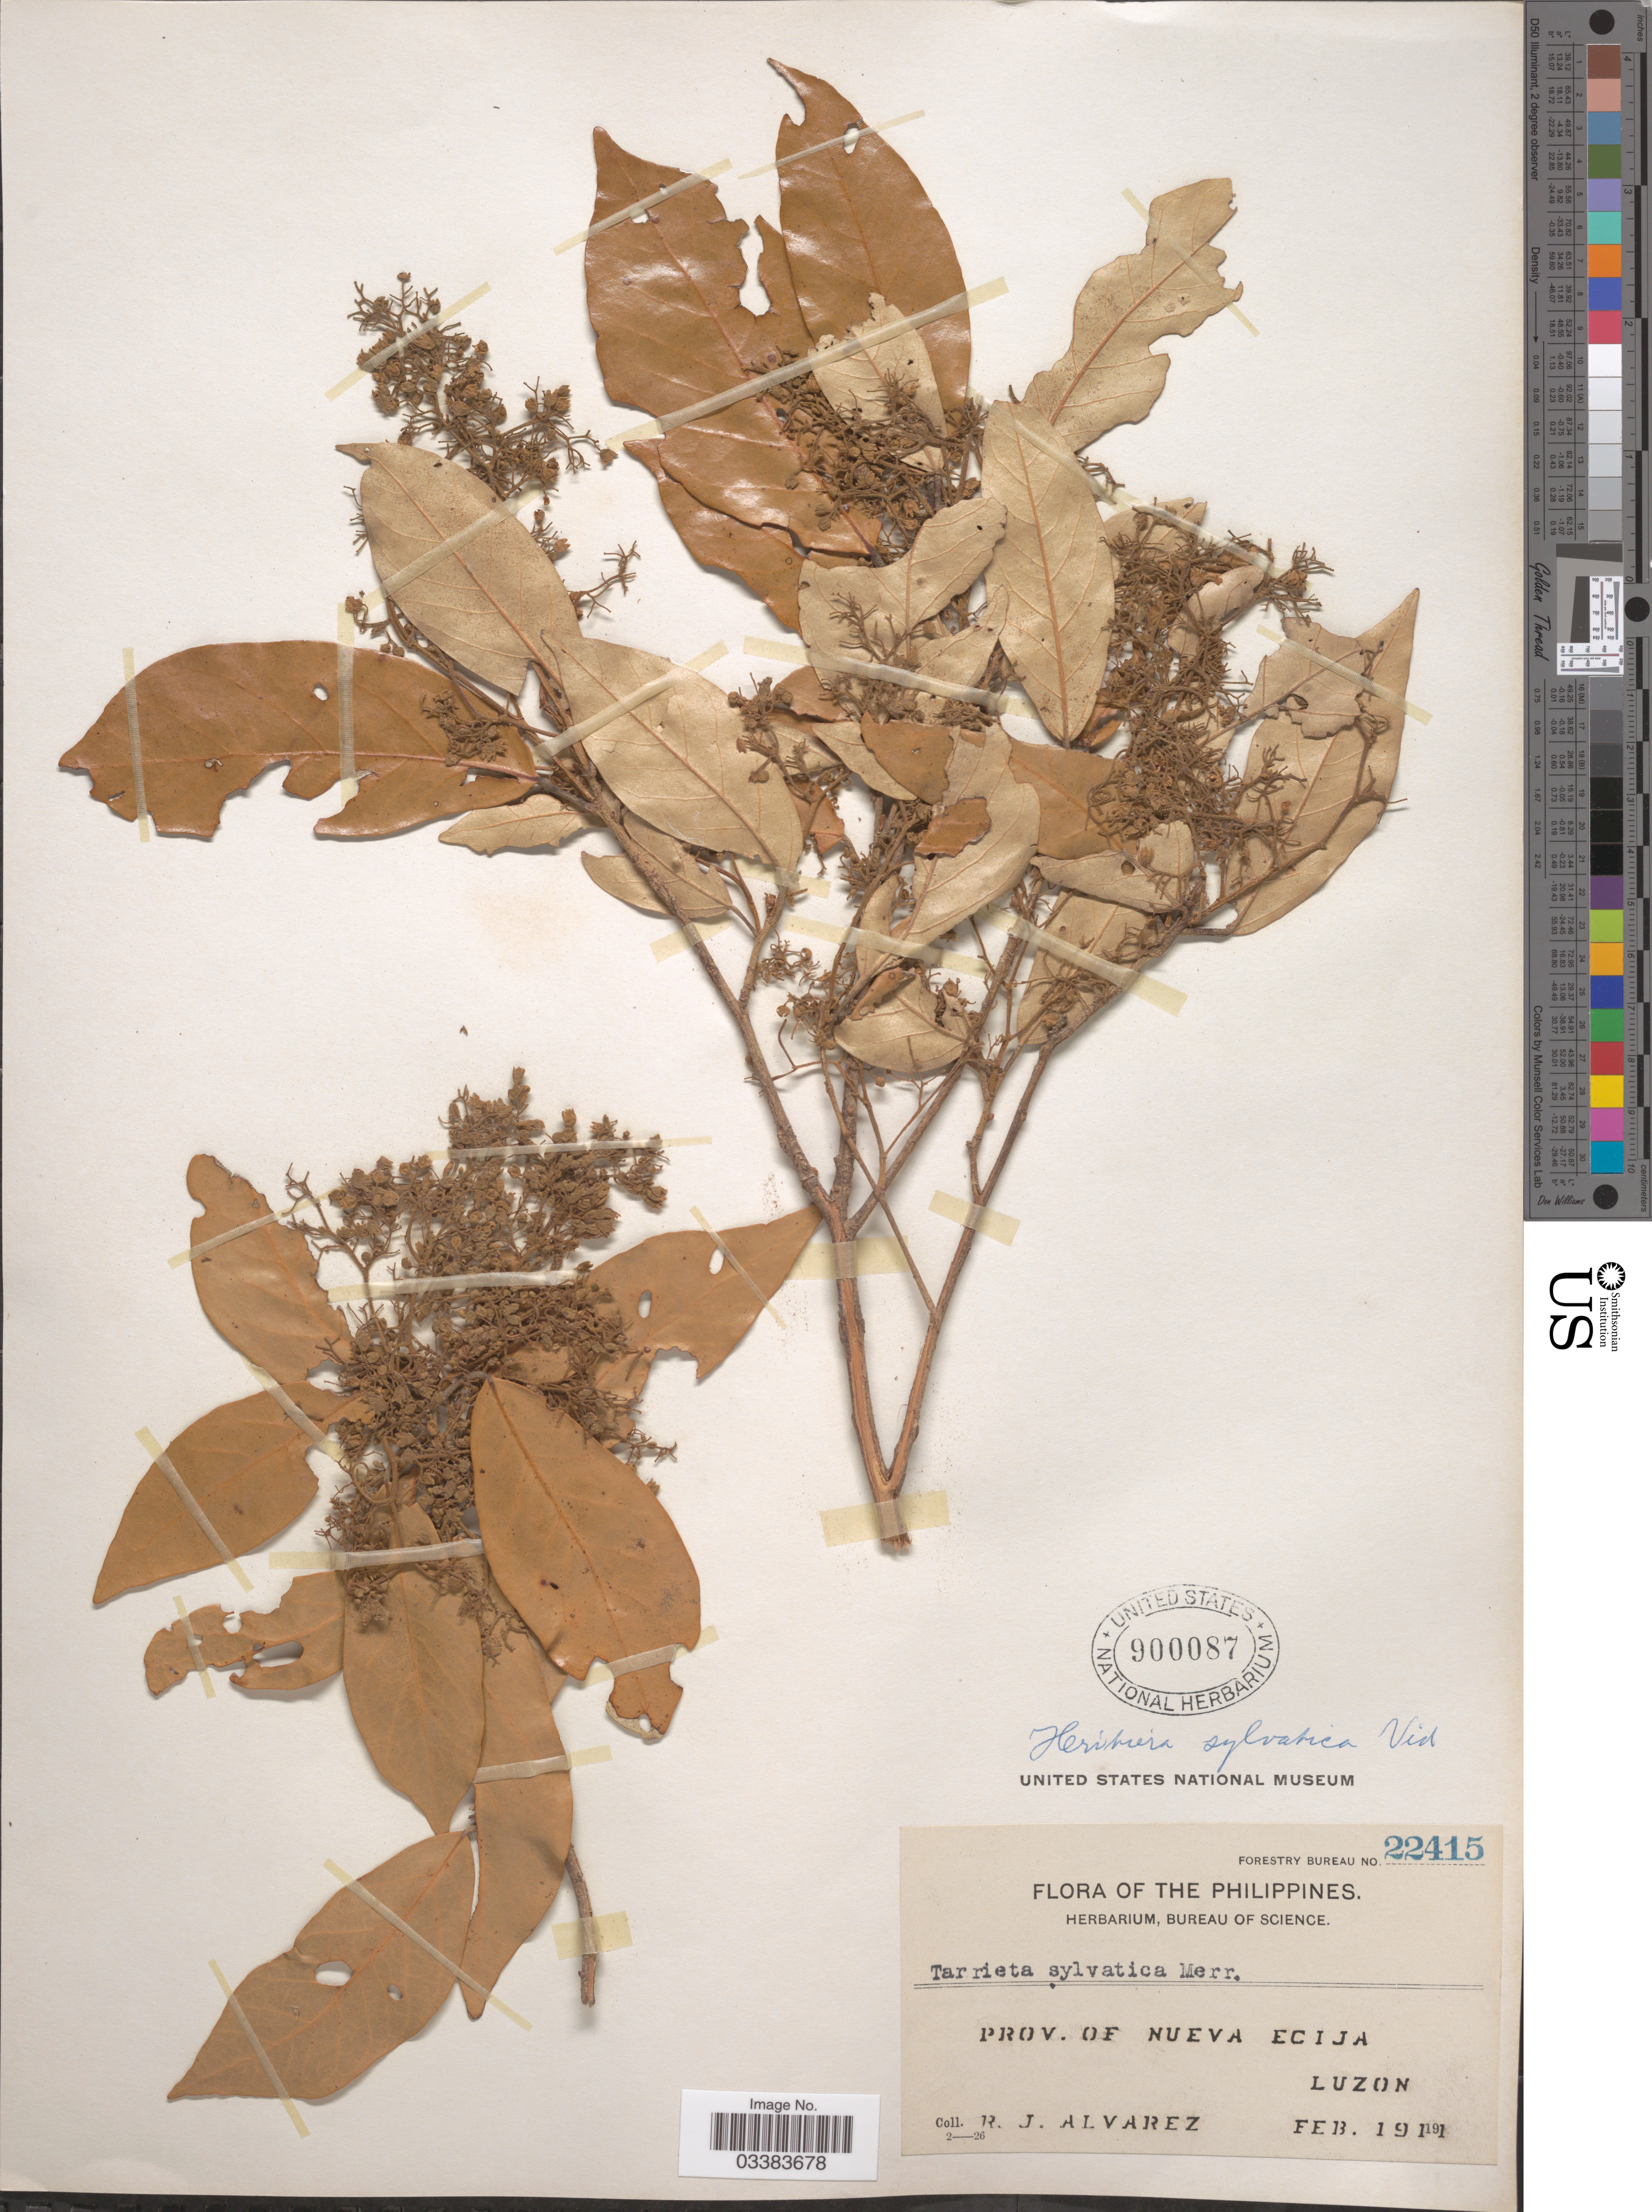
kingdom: Plantae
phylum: Tracheophyta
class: Magnoliopsida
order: Malvales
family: Malvaceae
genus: Heritiera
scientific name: Heritiera sylvatica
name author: S. Vidal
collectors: R. Alvarez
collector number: Forestry Bureau 22415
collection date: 1911-02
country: Philippines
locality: Prov. of Nueva Ecija. Luzon.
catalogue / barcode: US 900087